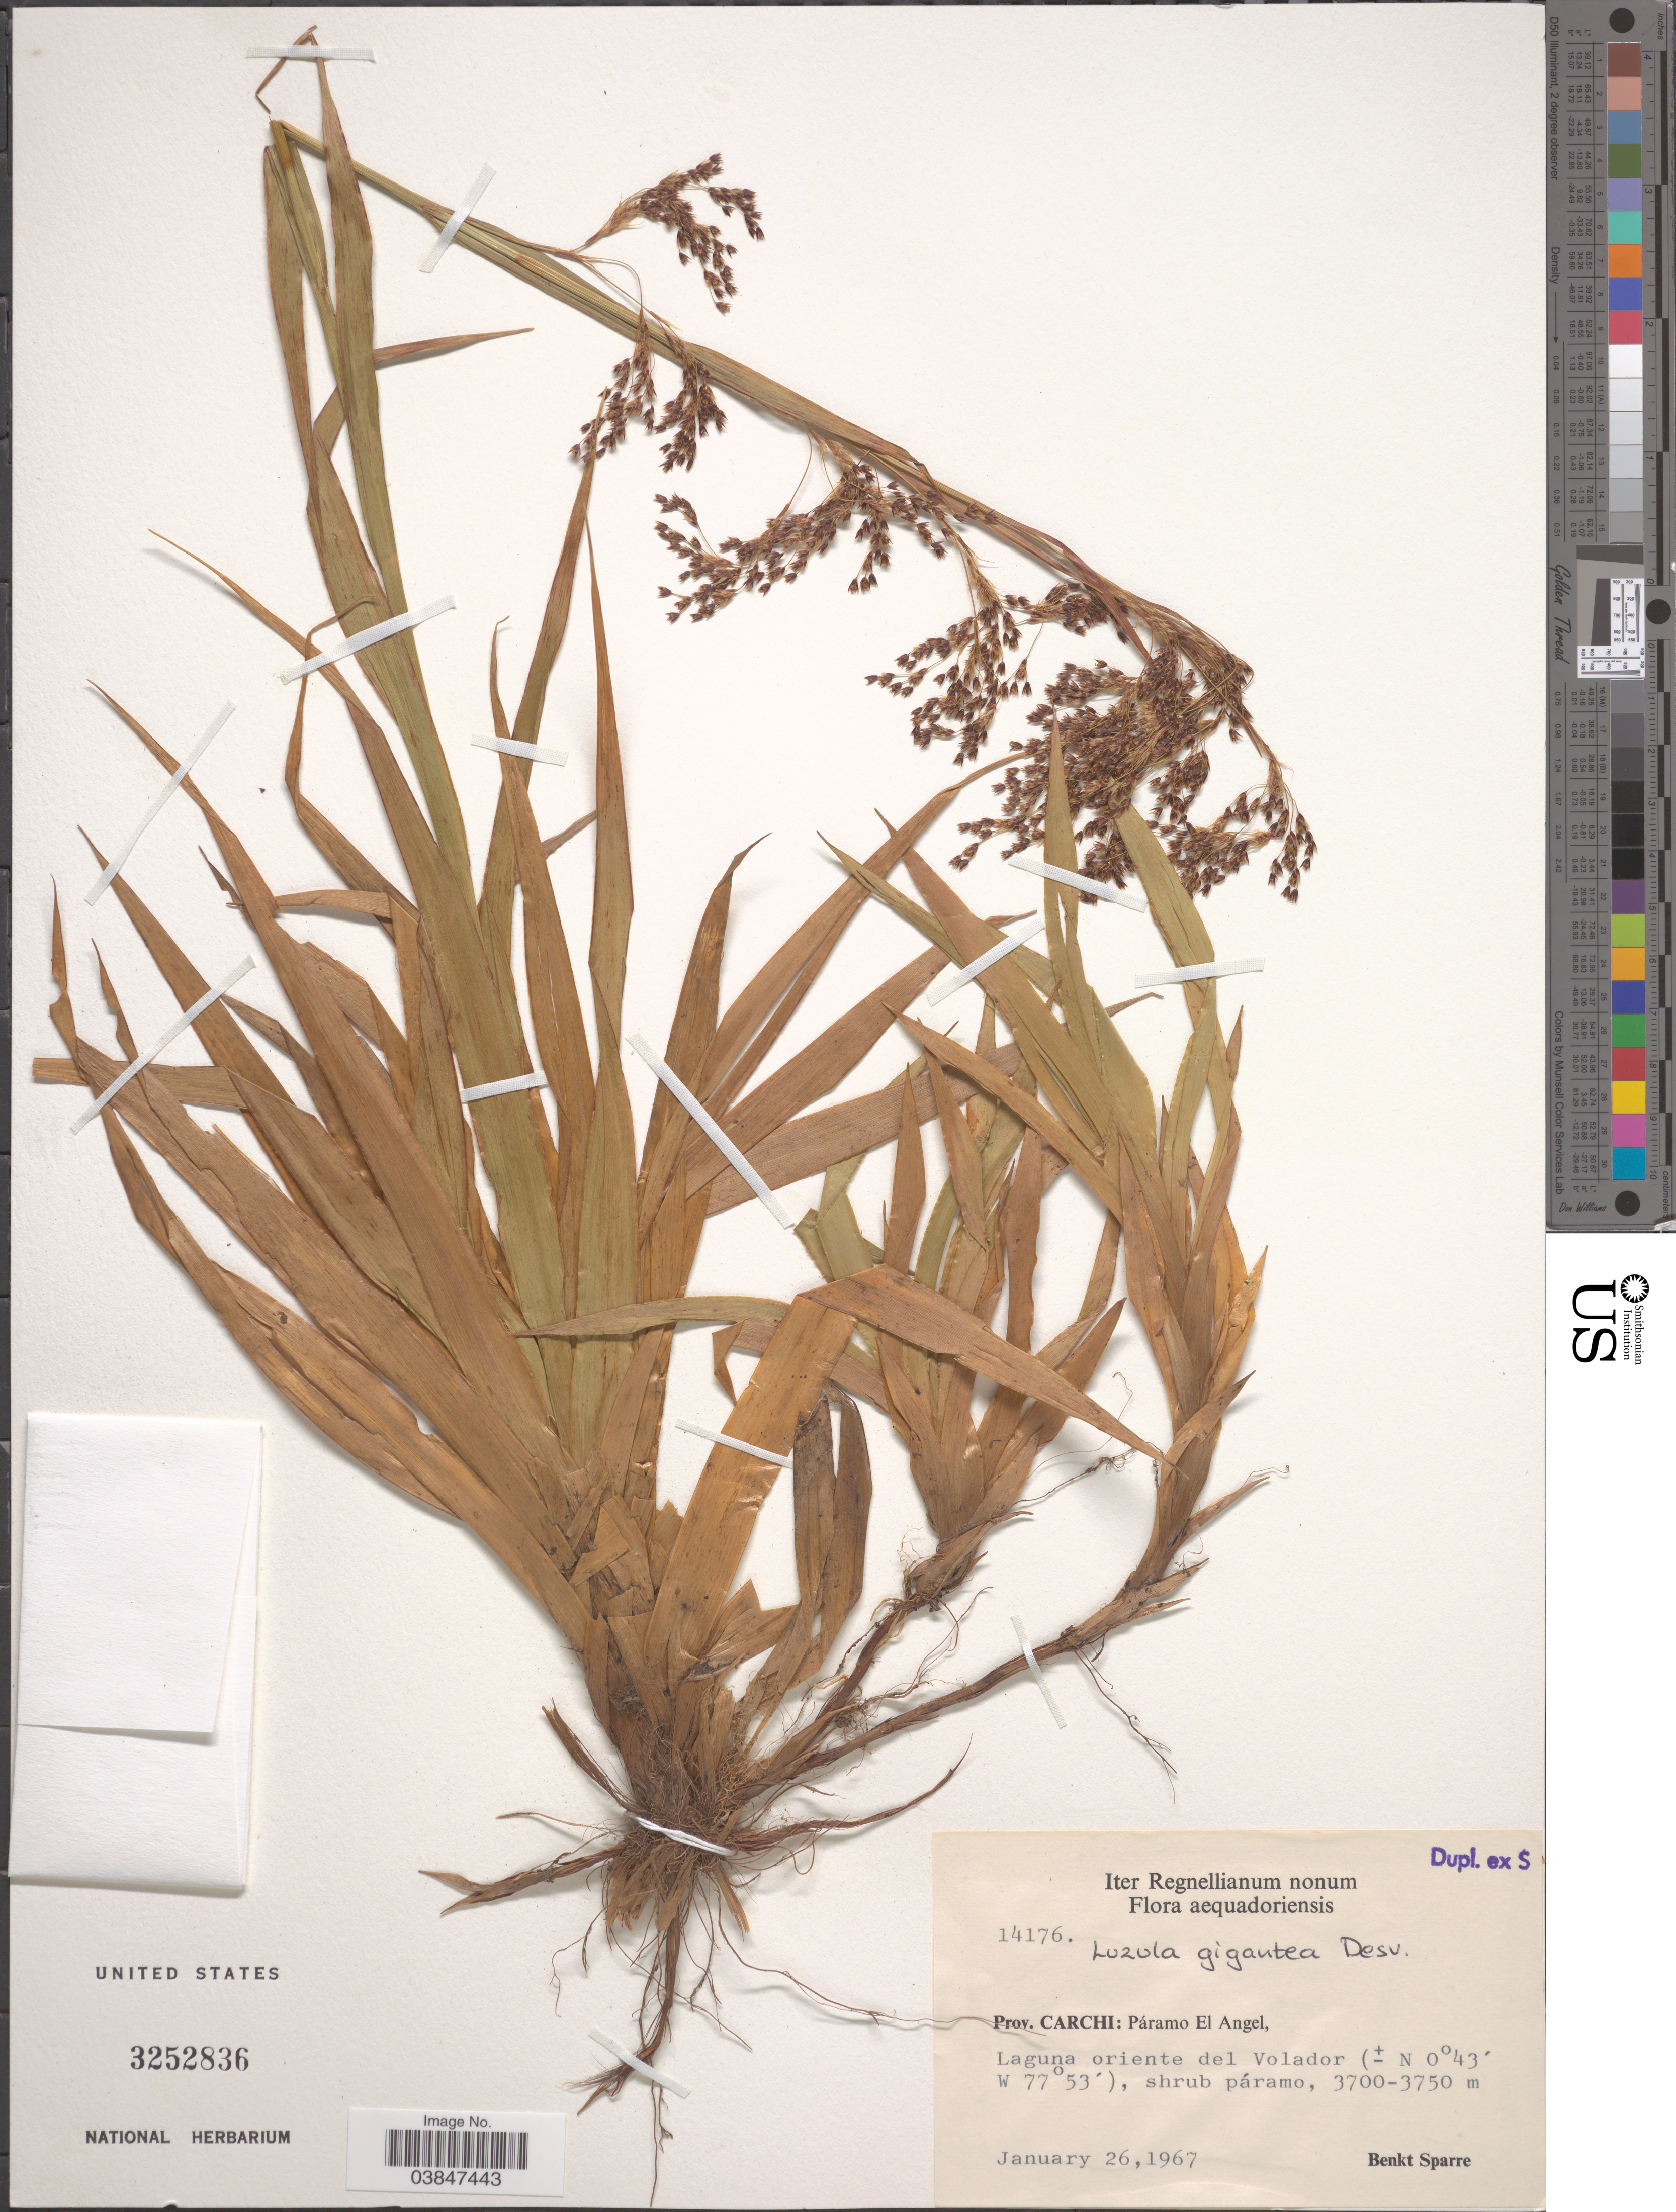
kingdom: Plantae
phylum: Tracheophyta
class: Liliopsida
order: Poales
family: Juncaceae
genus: Luzula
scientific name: Luzula gigantea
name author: Desv.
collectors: B. Sparre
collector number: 14176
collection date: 1967-01-26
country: Ecuador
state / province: Carchi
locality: Iter Regnellianum nonum. Páramo El Angel. Laguna oriente del Volador, shrub páramo.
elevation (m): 3700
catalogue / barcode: US 3252836